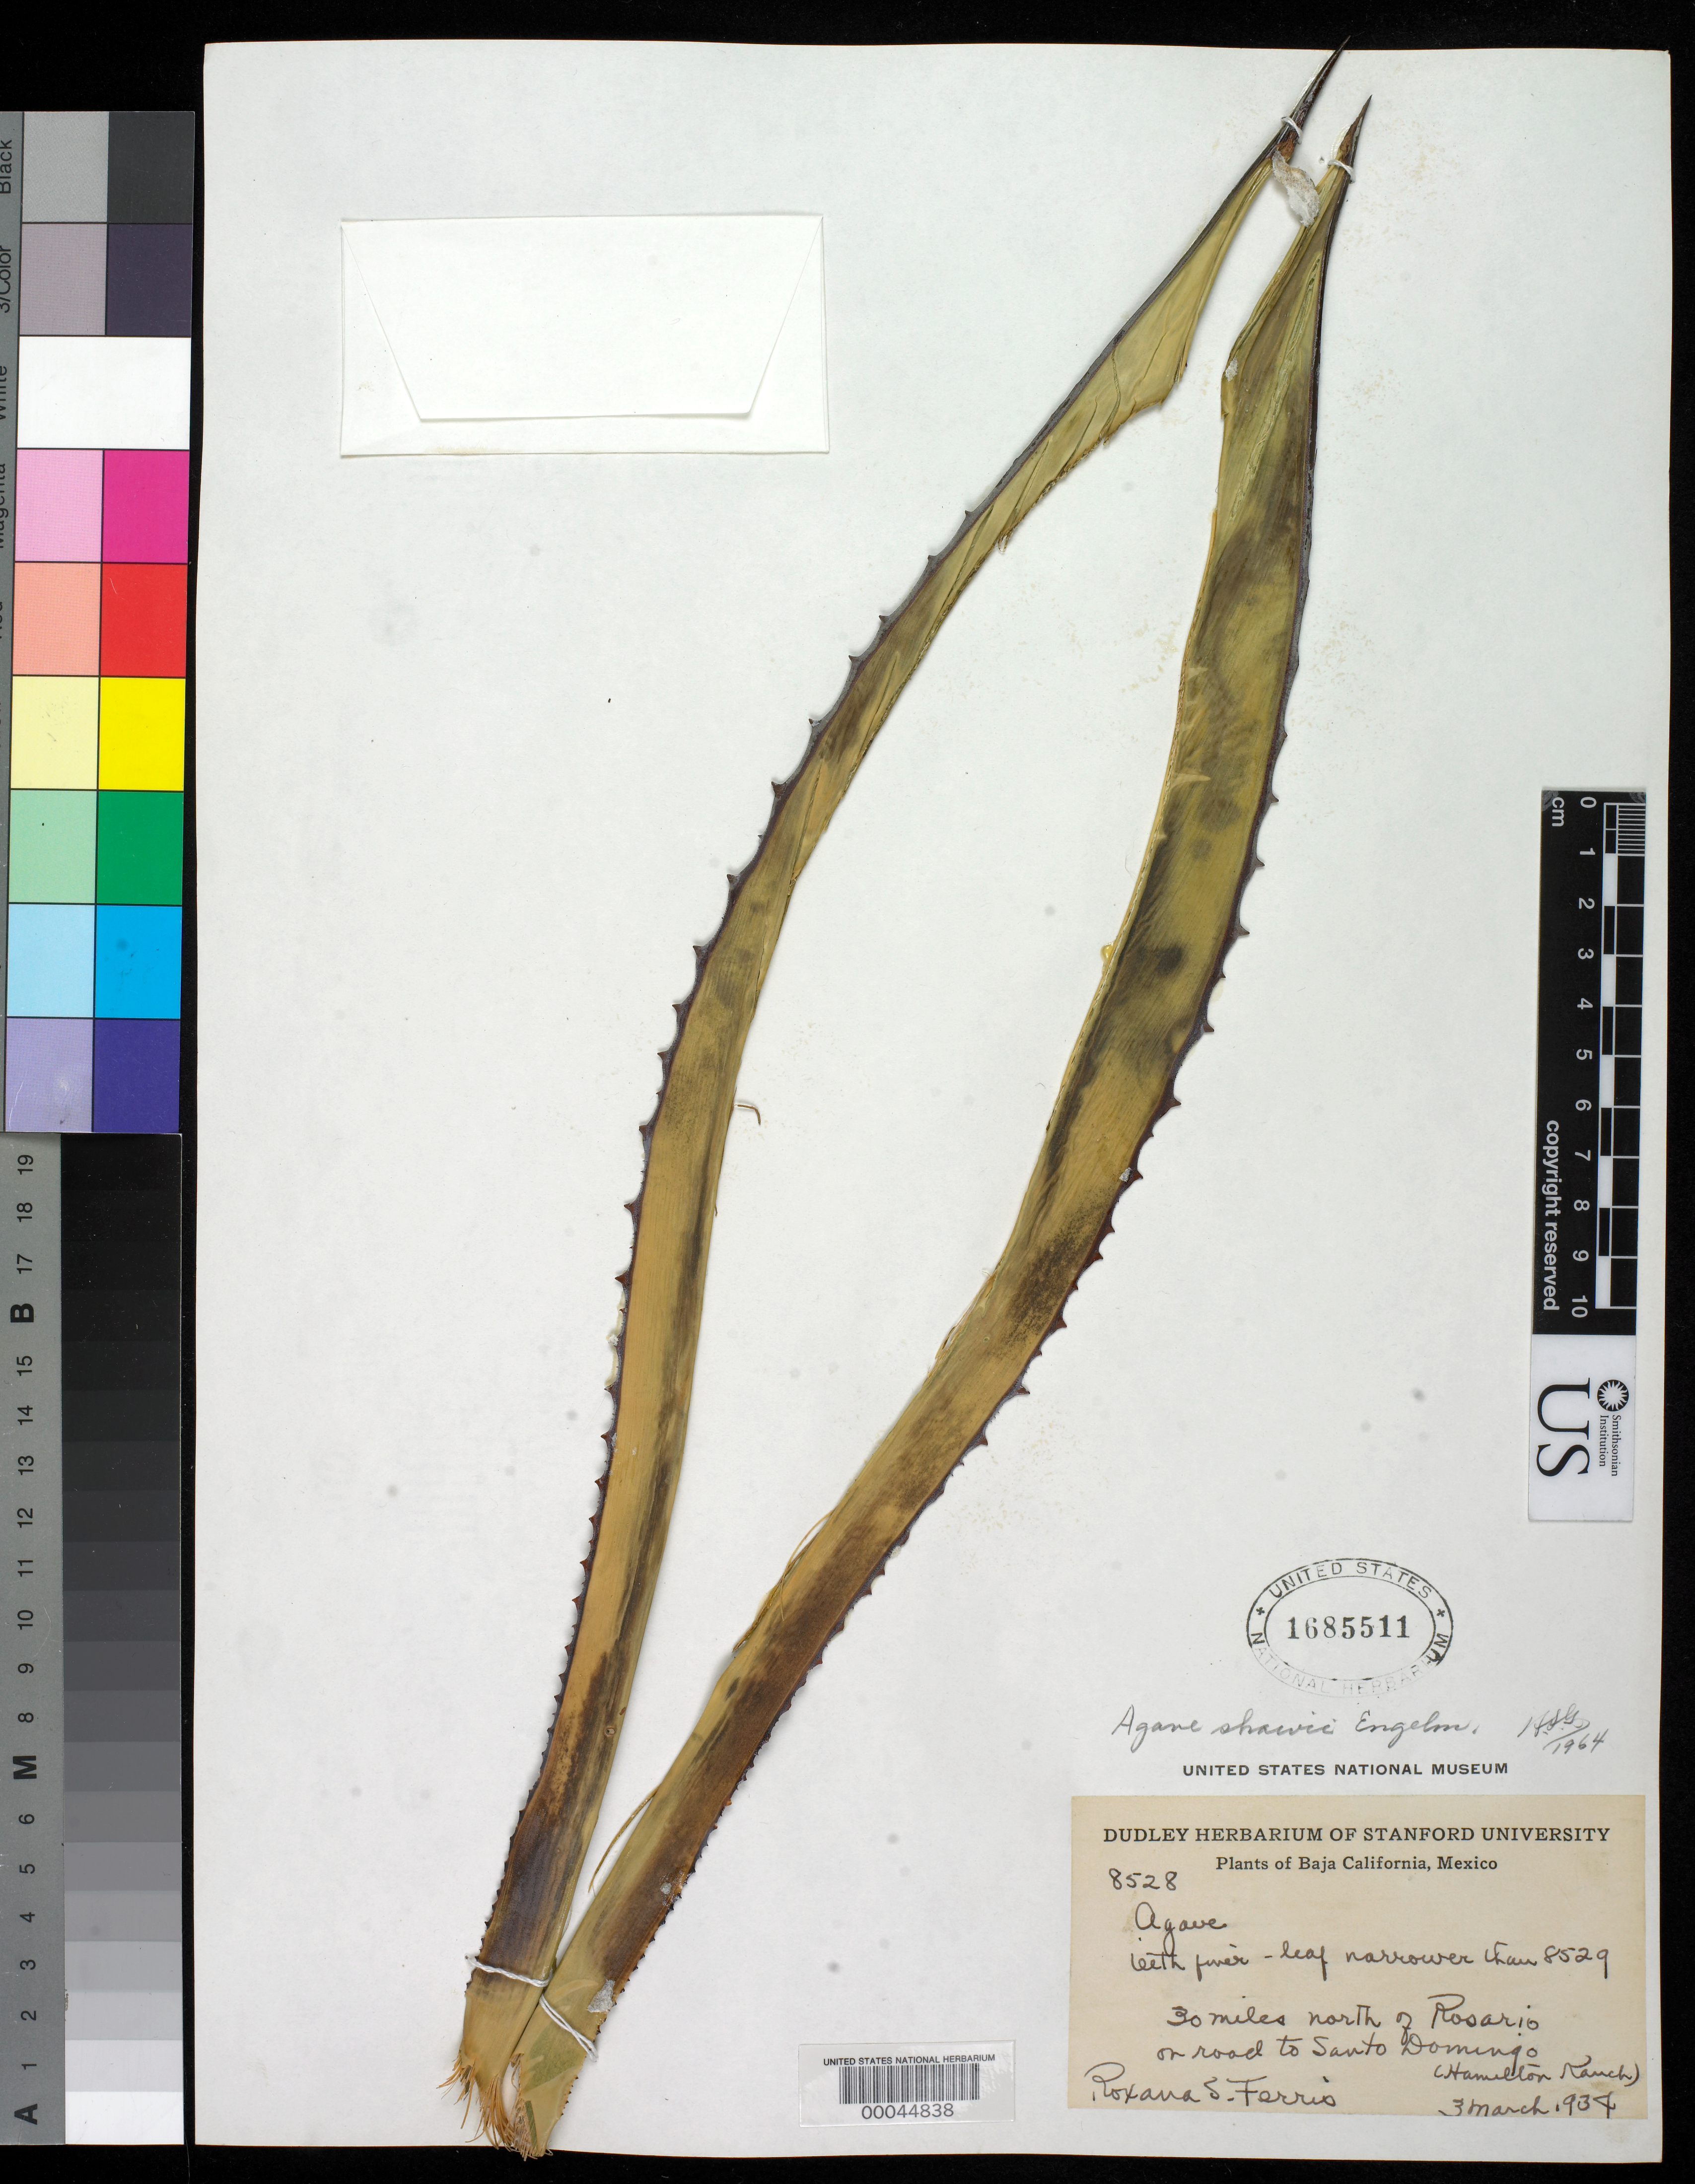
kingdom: Plantae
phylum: Tracheophyta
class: Liliopsida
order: Asparagales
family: Asparagaceae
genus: Agave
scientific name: Agave shawii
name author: Engelm.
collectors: R. S. Ferris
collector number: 8528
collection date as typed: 03 Mar 1934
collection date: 1934-03-03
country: Mexico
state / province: Baja California Norte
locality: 30 mi N of Rosario on road to Santo Domingo (Hamilton Ranch)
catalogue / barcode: US 1685511